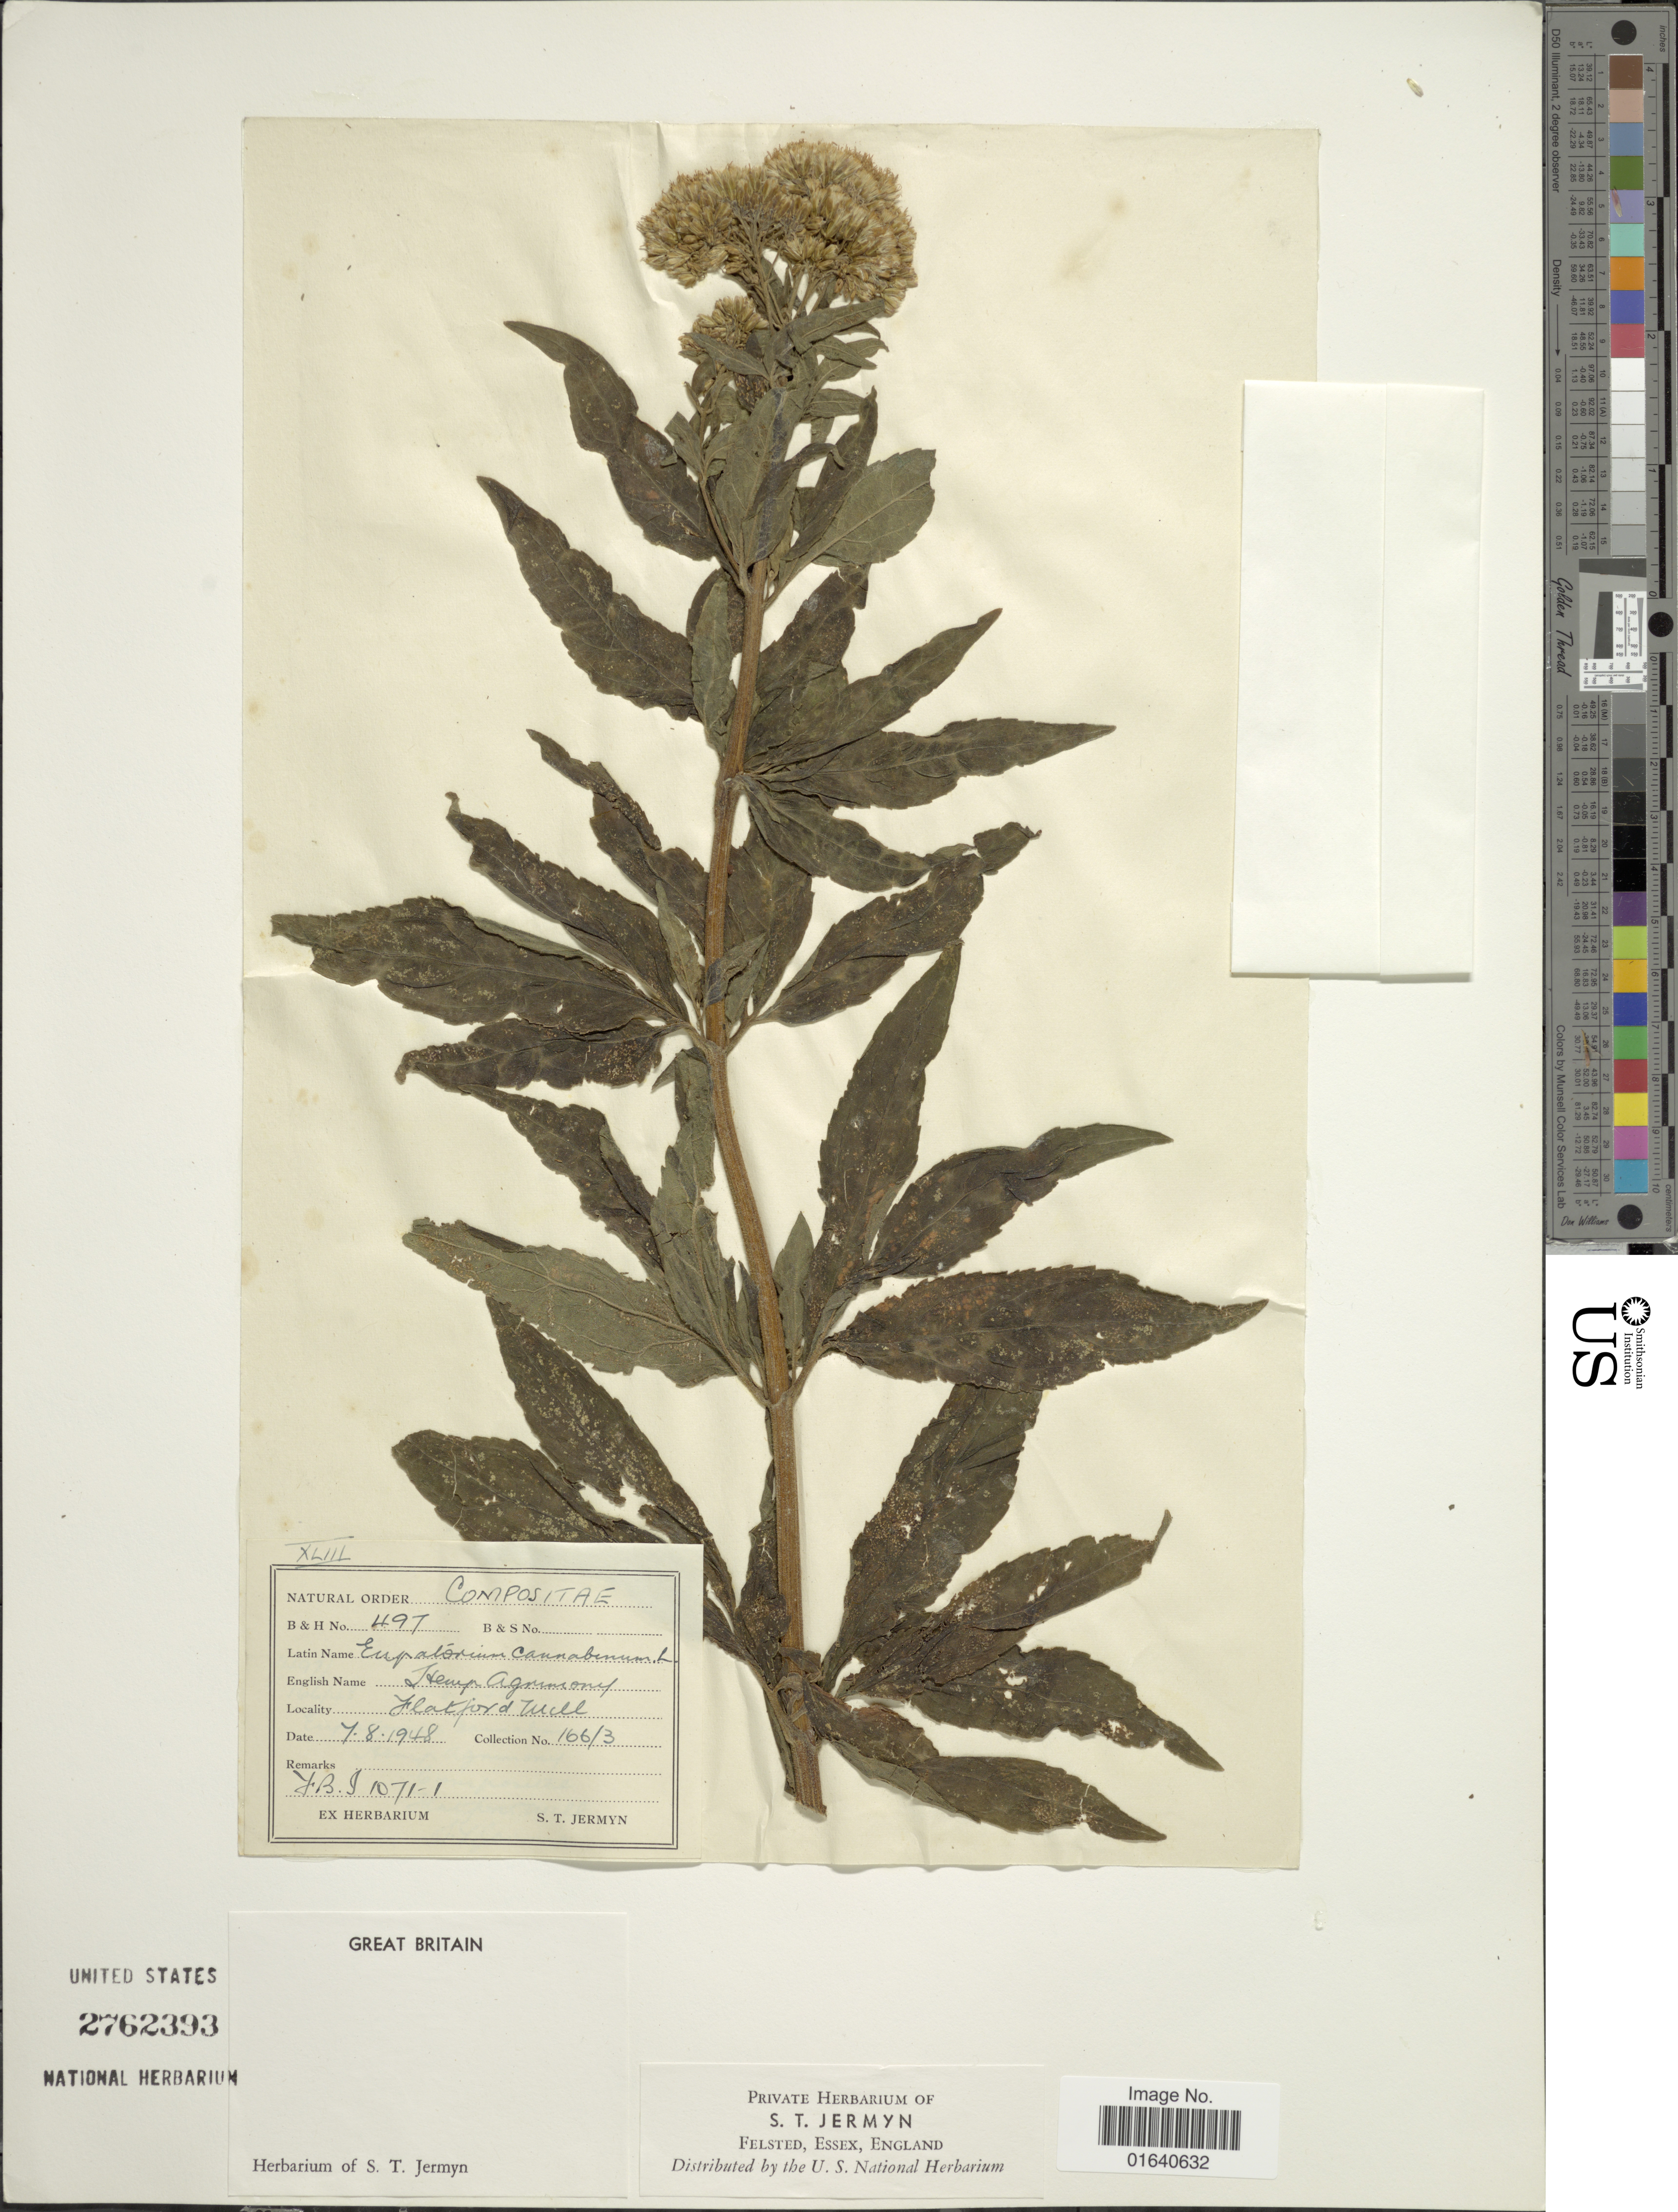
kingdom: Plantae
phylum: Tracheophyta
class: Magnoliopsida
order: Asterales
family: Asteraceae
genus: Eupatorium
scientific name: Eupatorium cannabinum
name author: L.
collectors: S. Jermyn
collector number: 166/3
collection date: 1948-08-07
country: United Kingdom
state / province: England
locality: Great Britain, Flatford Mill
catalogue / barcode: US 2762393